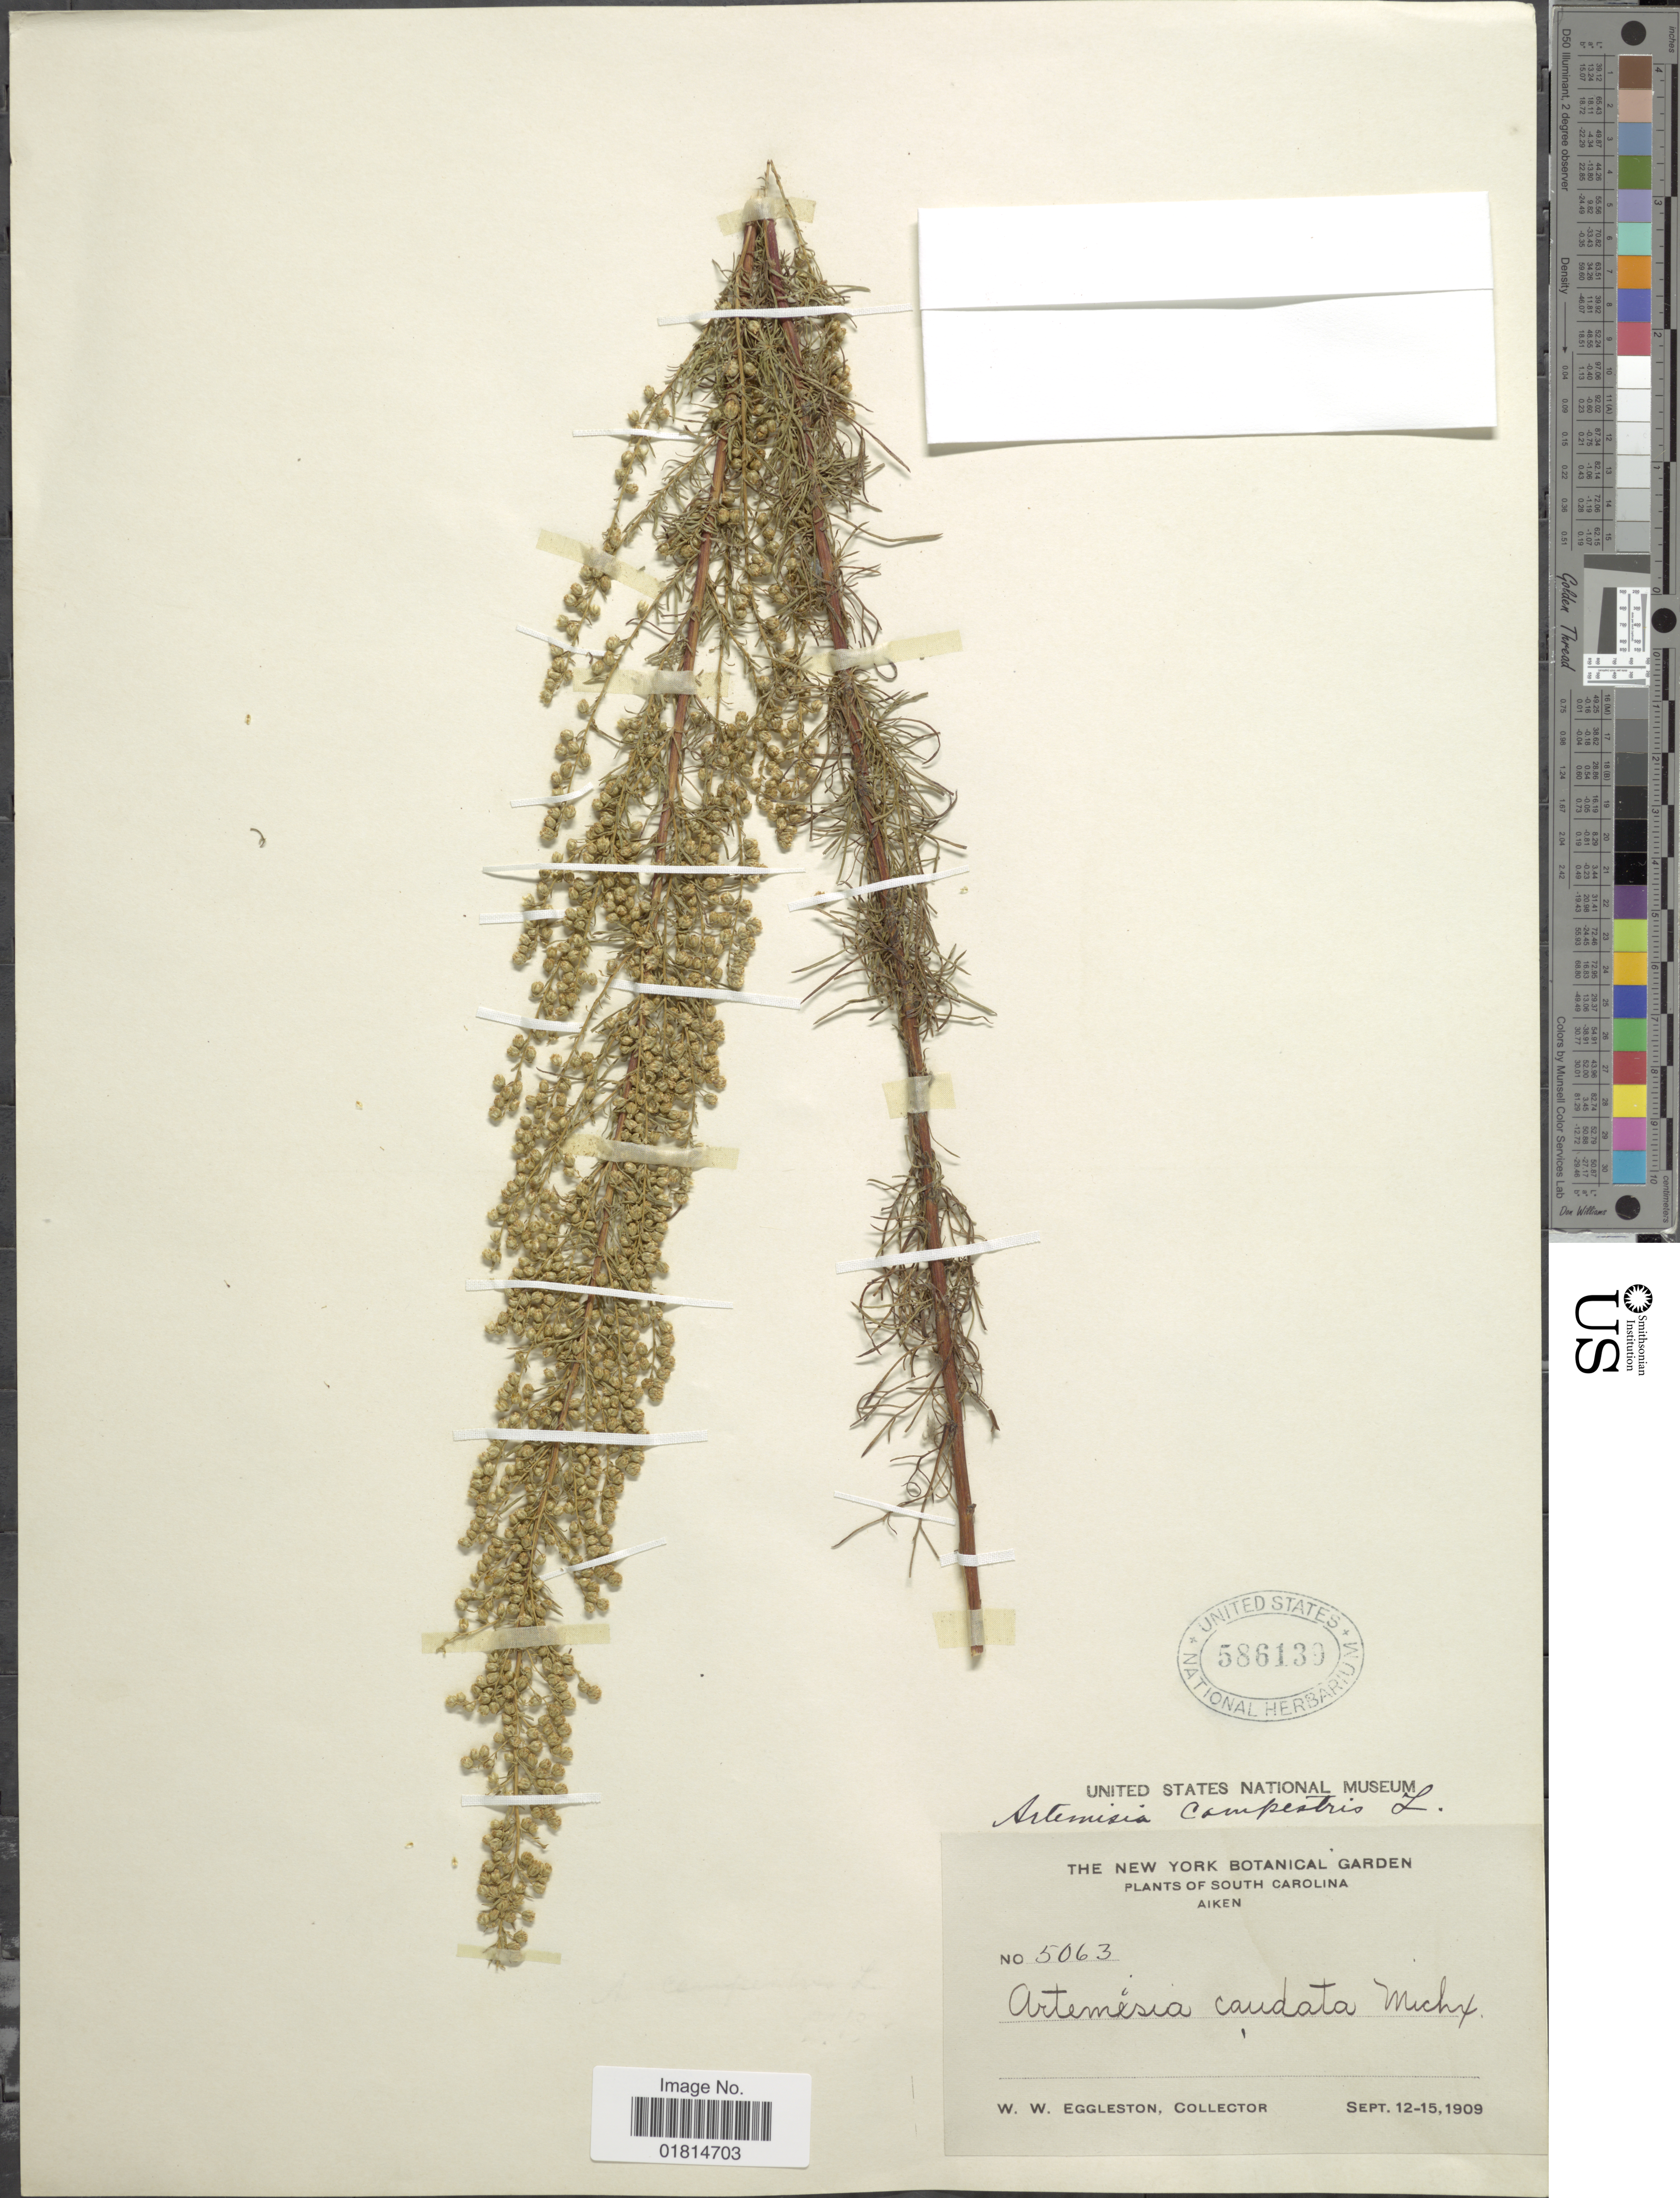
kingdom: Plantae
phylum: Tracheophyta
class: Magnoliopsida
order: Asterales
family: Asteraceae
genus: Artemisia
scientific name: Artemisia campestris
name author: L.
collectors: W. W. Eggleston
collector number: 5063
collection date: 1909-09-12/1909-09-15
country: United States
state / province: South Carolina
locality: Aiken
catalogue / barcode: US 586139